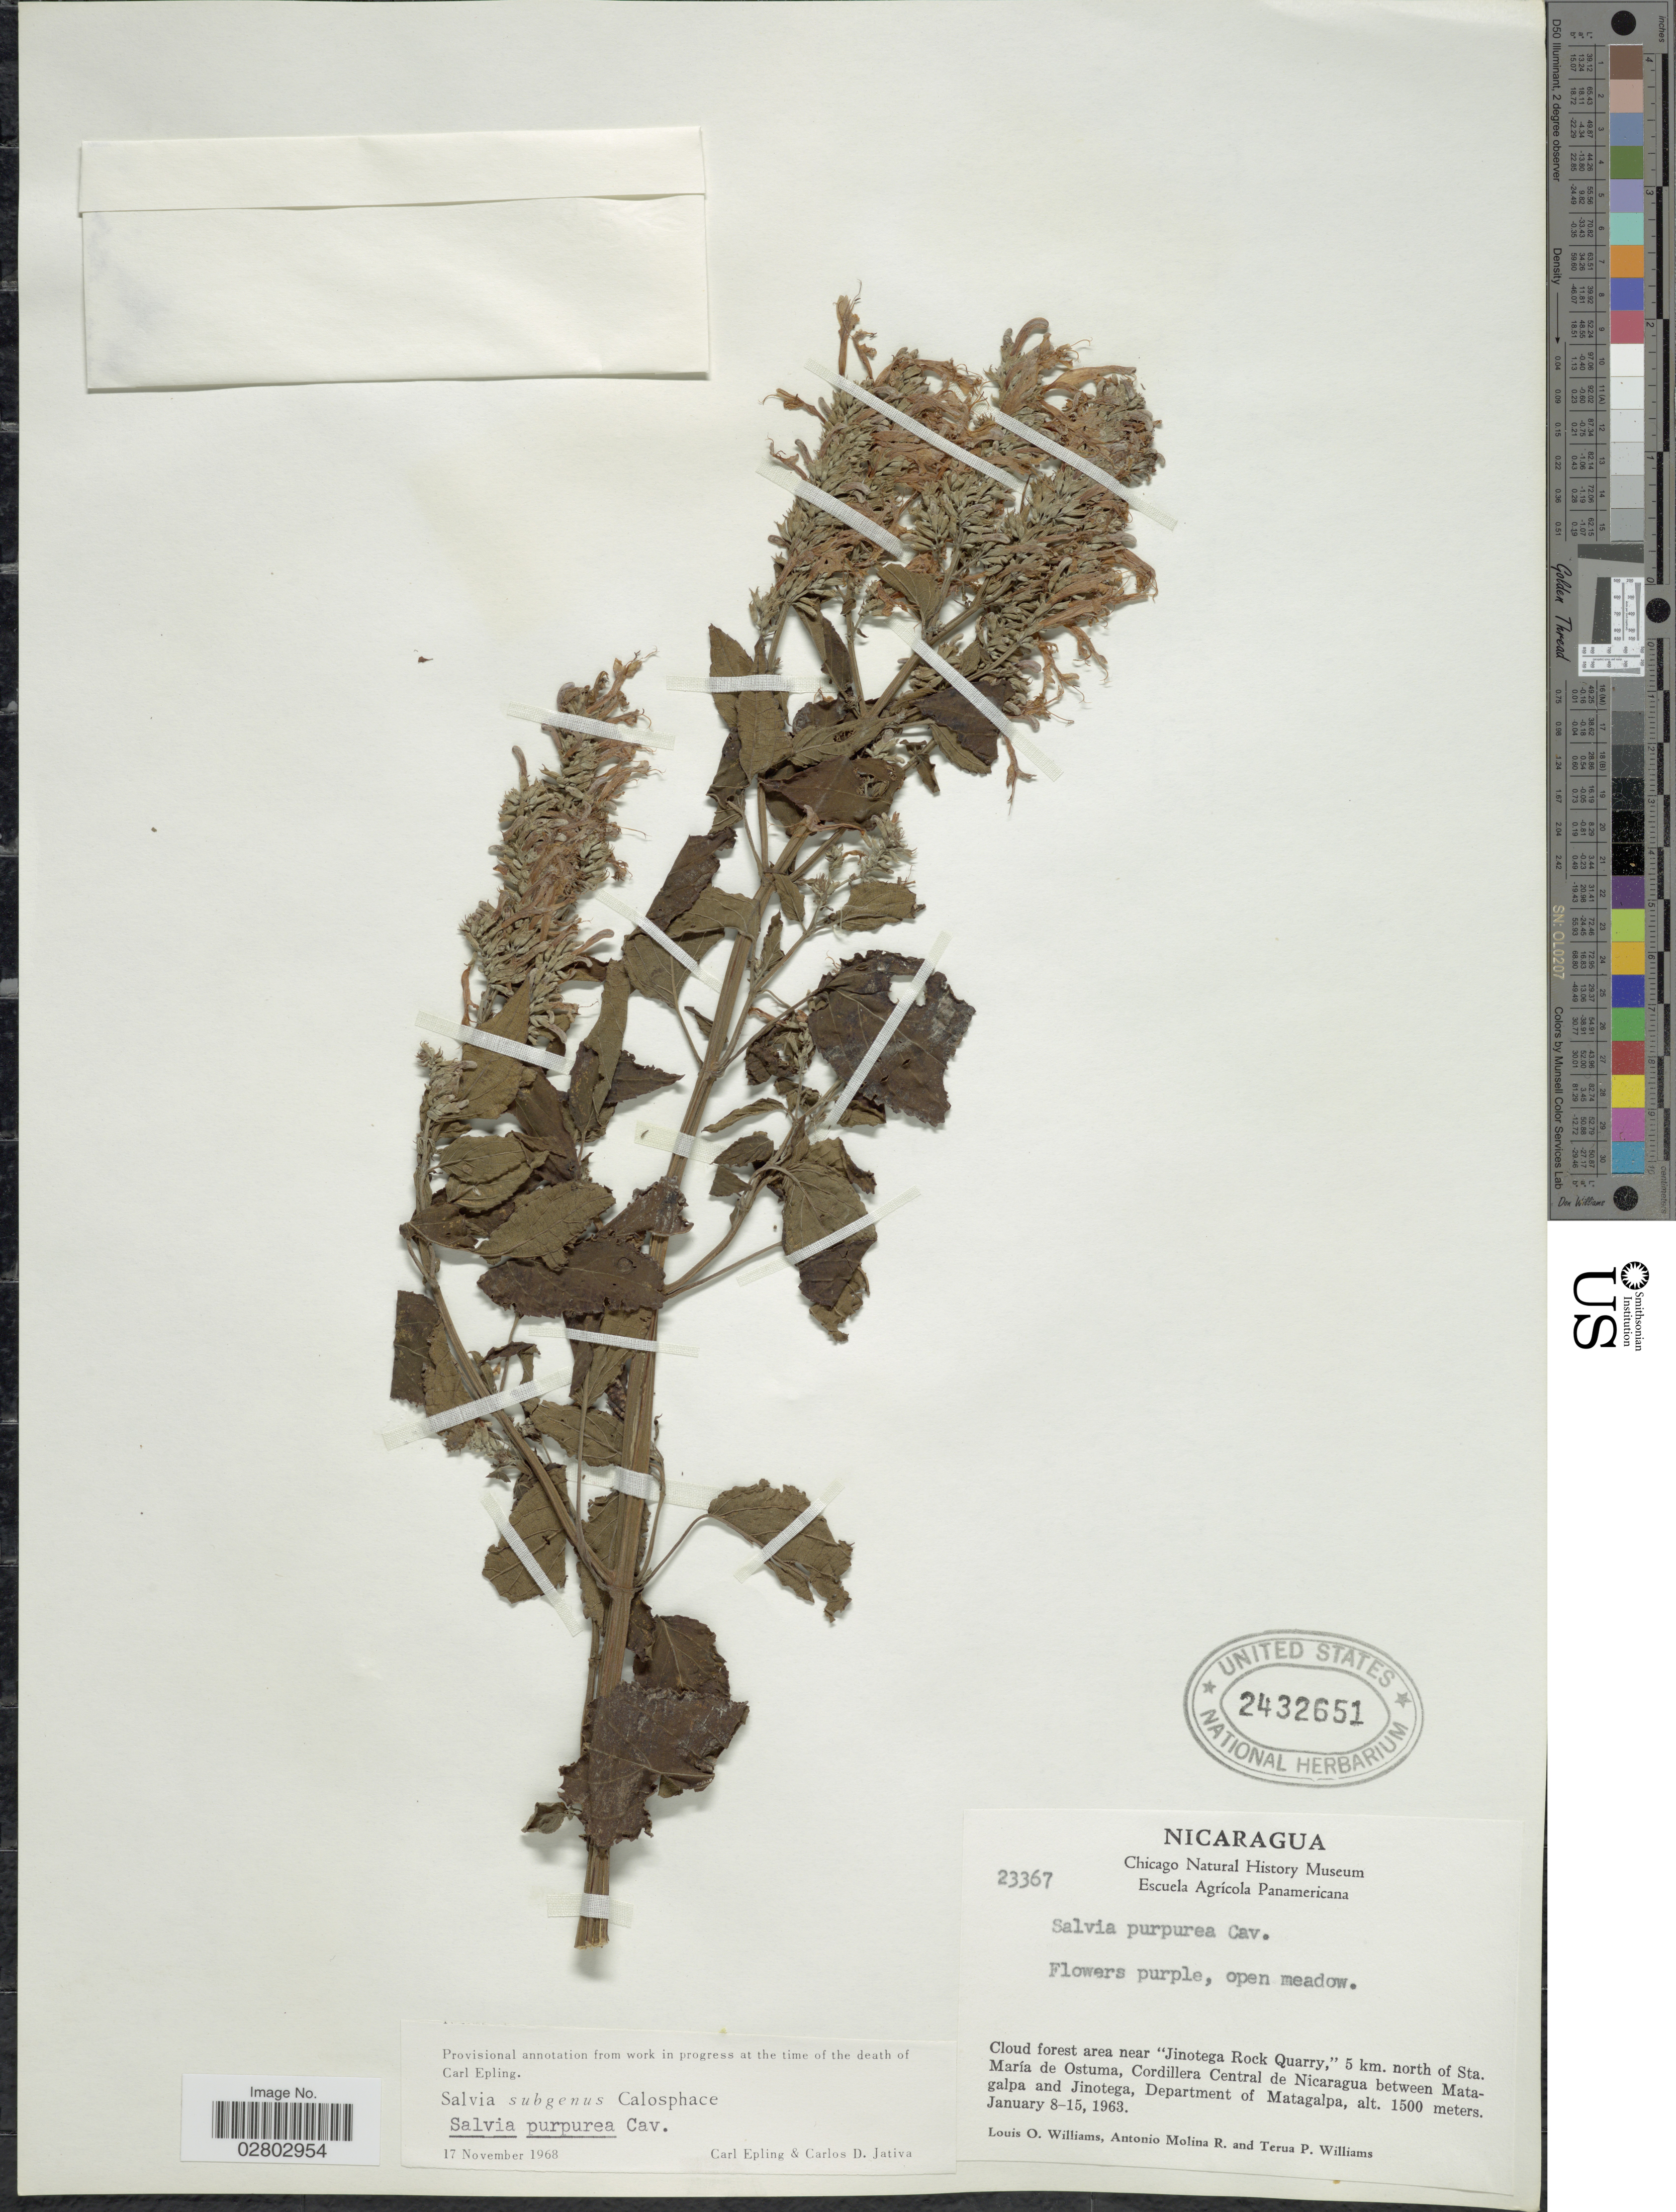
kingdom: Plantae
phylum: Tracheophyta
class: Magnoliopsida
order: Lamiales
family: Lamiaceae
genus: Salvia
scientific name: Salvia purpurea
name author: Cav.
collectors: L. O. Williams, A. Molina R. & T. Williams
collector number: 23367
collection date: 1963-01-08/1963-01-15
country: Nicaragua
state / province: Matagalpa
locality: Cloud forest area near "Jinotega Rock Quarry" , 5 km. north of Sta. María de Ostuma, Cordillera Central de Nicaragua between Matagalpa and Jinotega, Department of Matagalpa.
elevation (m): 1500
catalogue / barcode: US 2432651